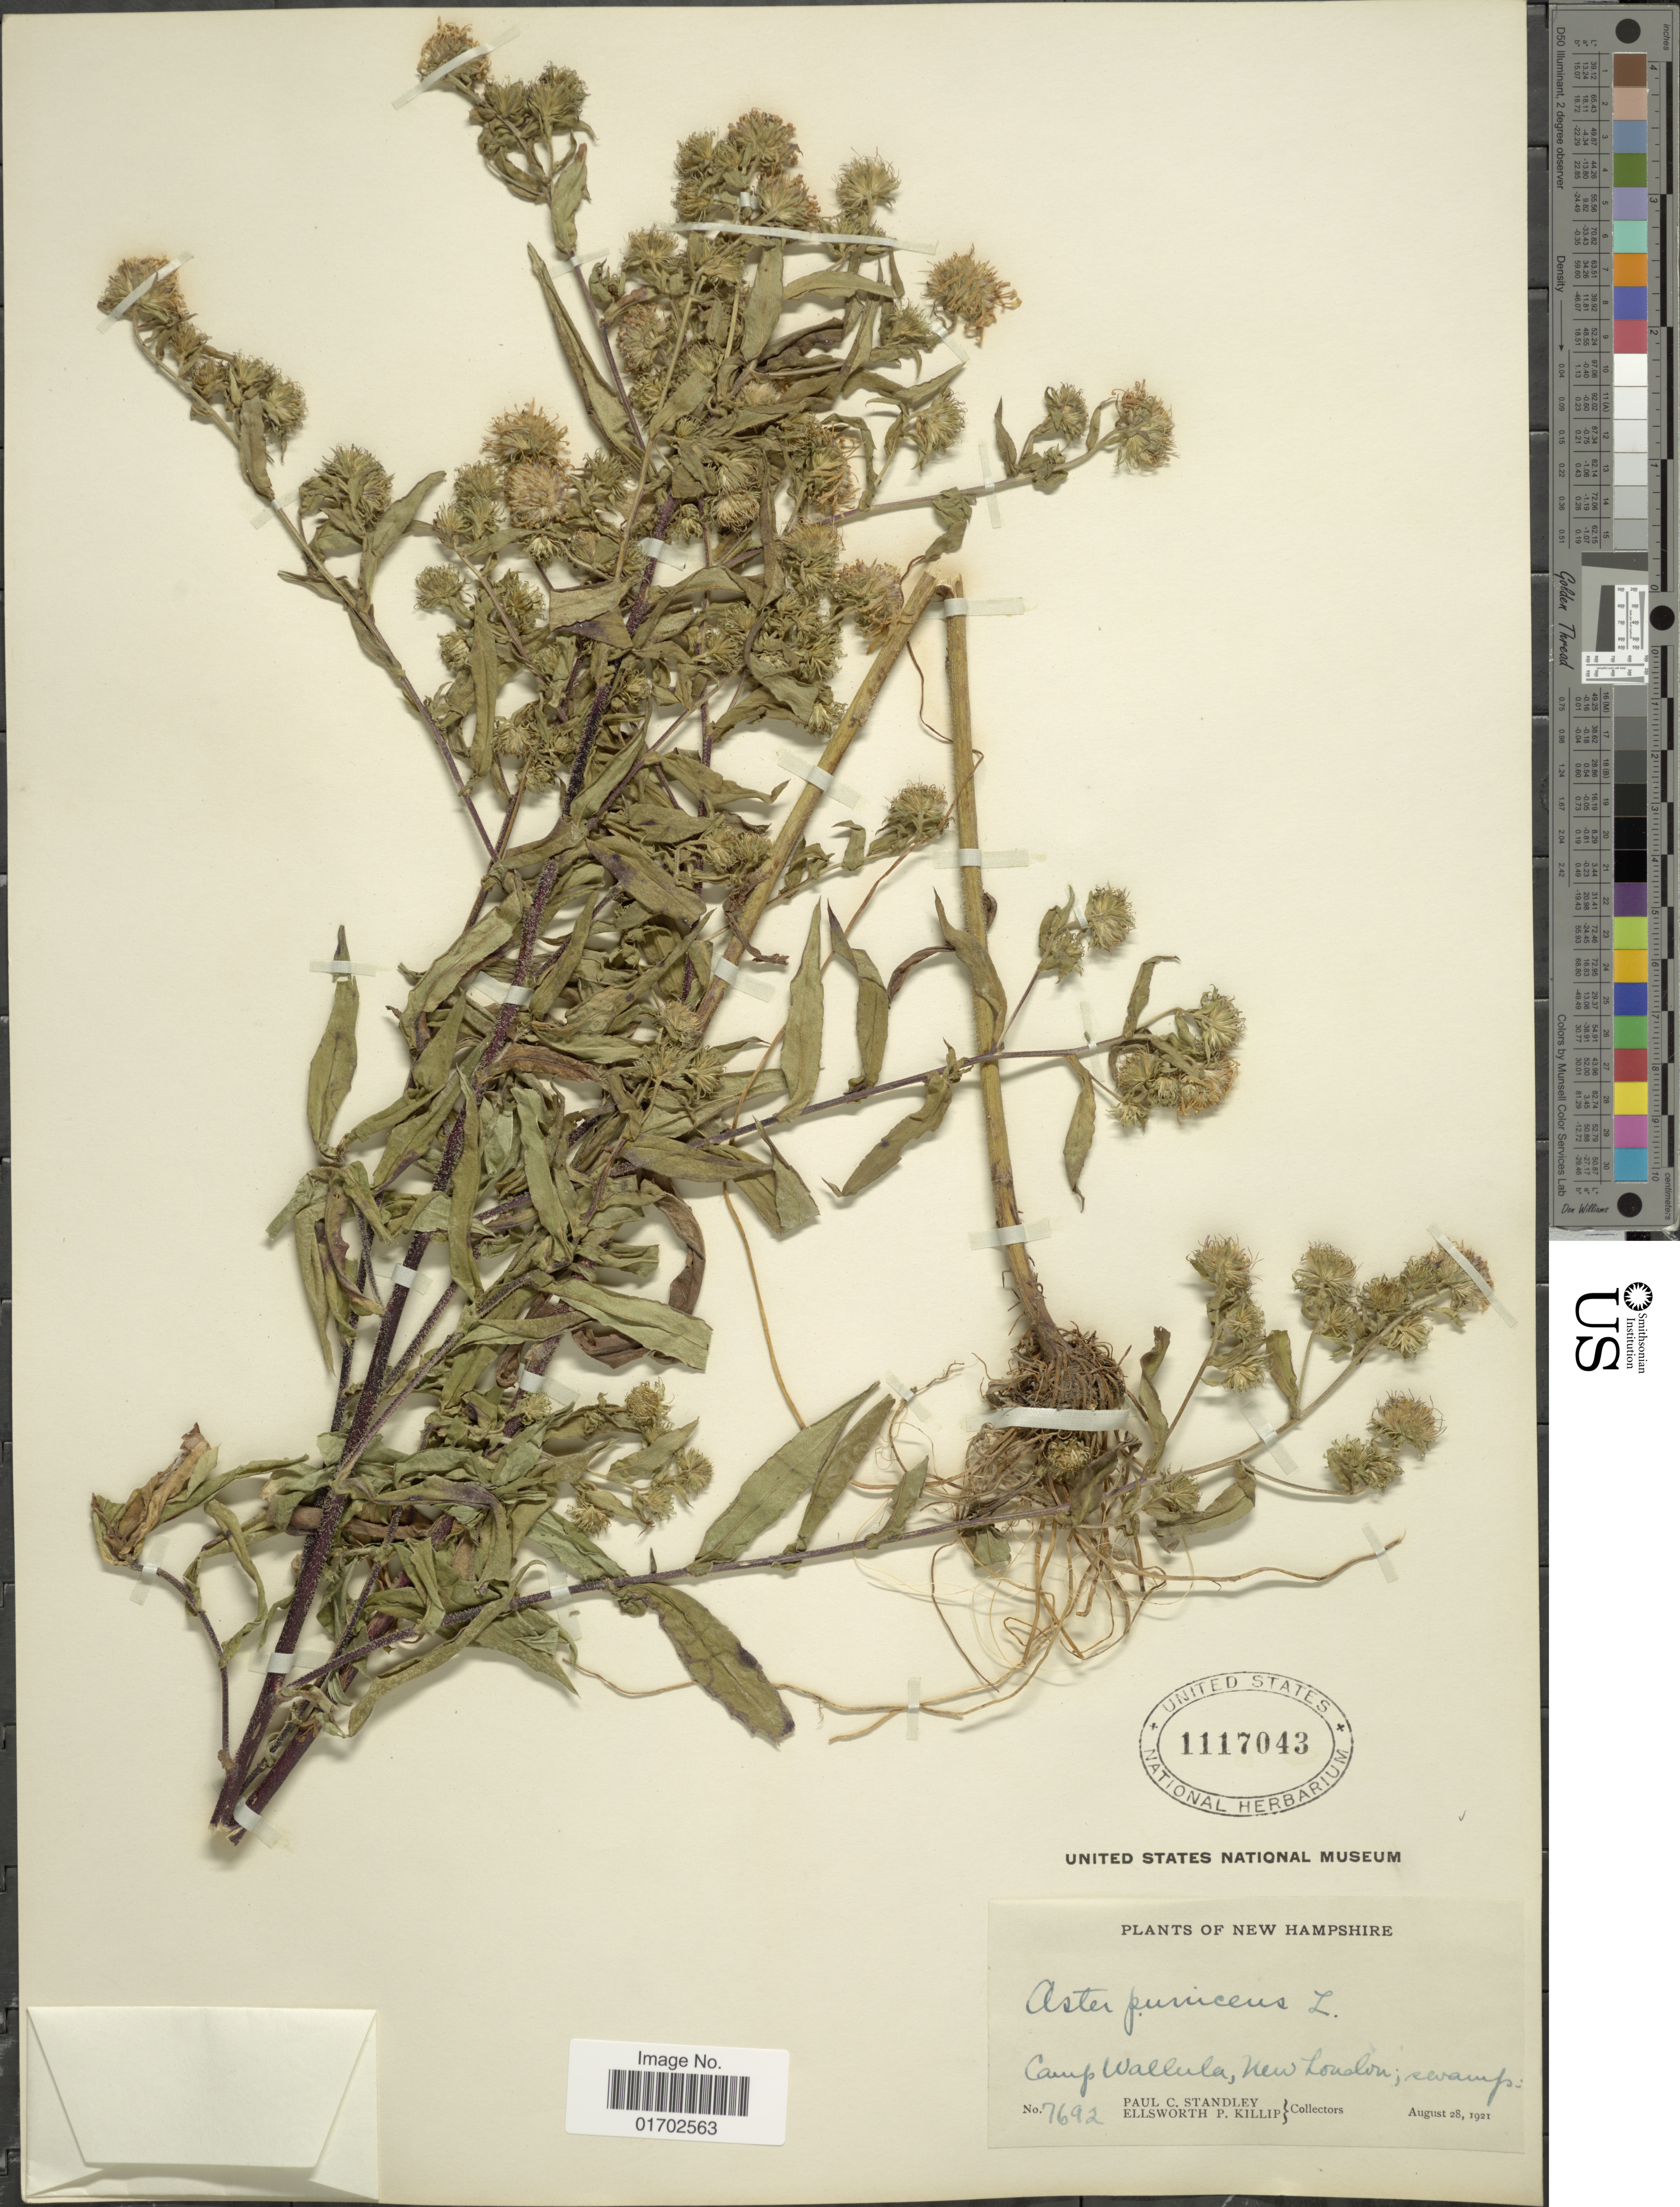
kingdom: Plantae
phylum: Tracheophyta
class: Magnoliopsida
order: Asterales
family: Asteraceae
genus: Symphyotrichum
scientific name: Symphyotrichum puniceum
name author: (L.) Á. Löve & D. Löve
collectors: P. C. Standley & E. P. Killip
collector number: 7692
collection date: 1921-08-28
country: United States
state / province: New Hampshire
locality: Camp Wallula, New London; swamp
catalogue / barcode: US 1117043